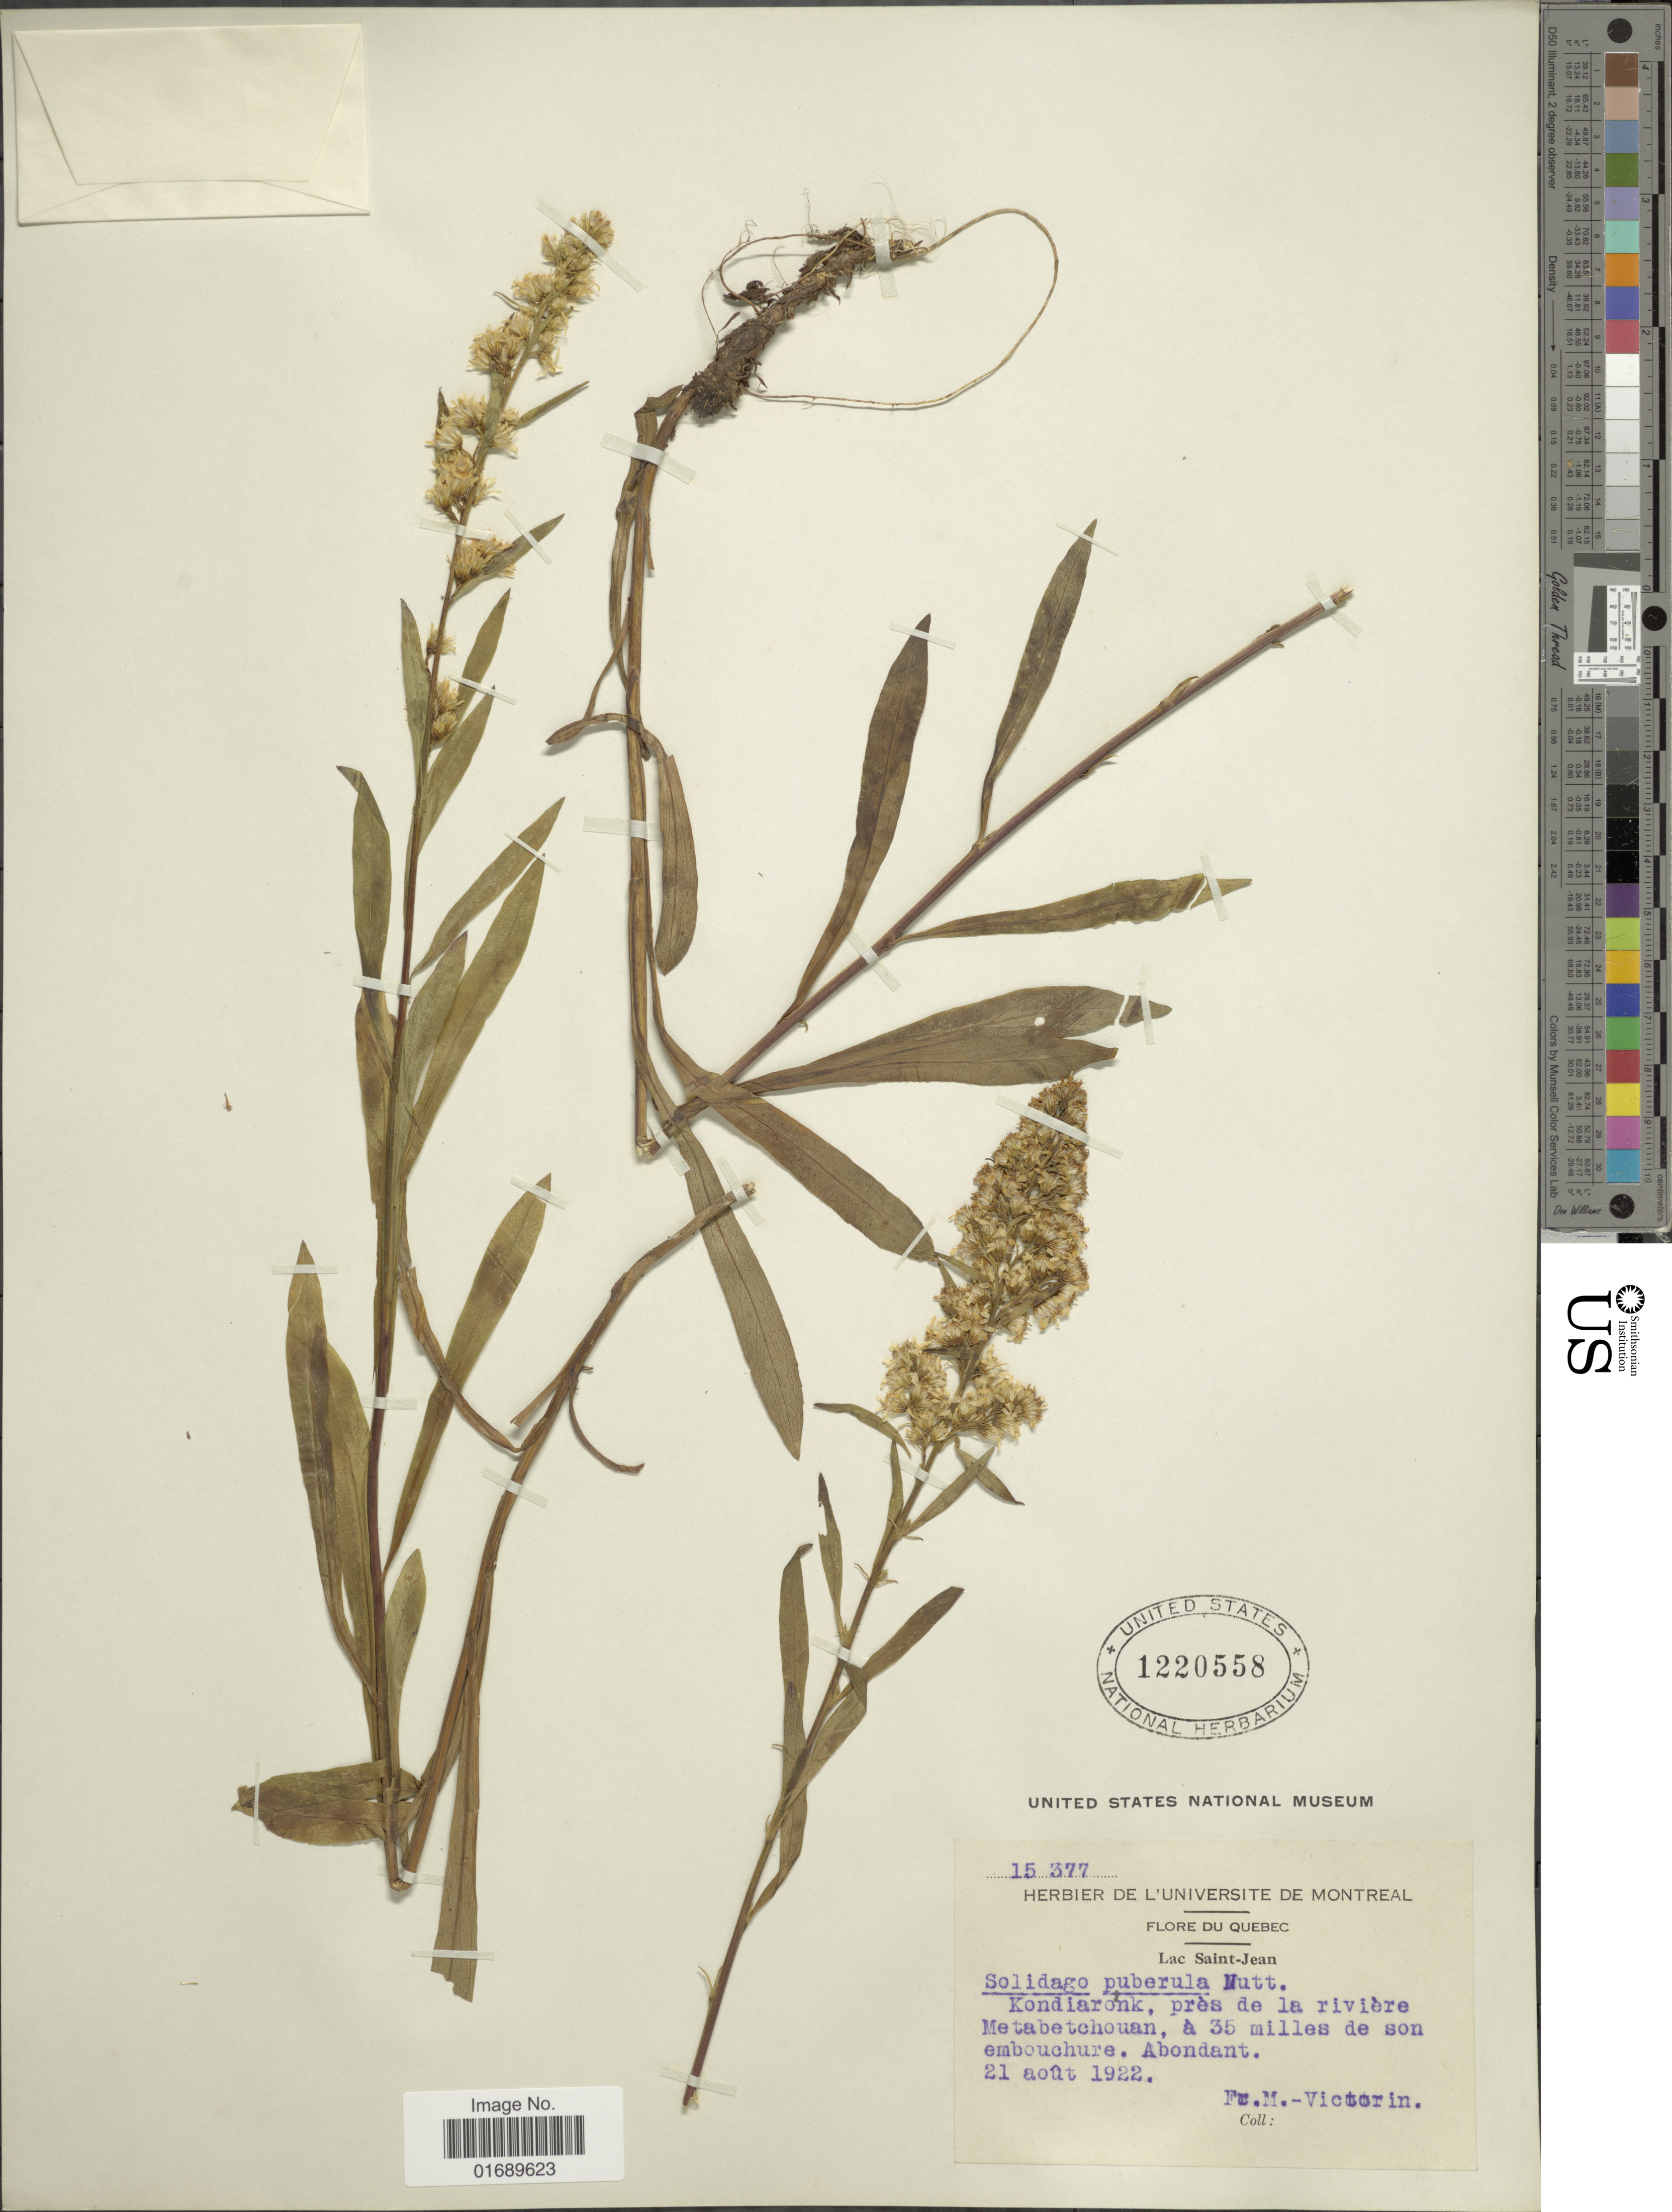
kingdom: Plantae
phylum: Tracheophyta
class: Magnoliopsida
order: Asterales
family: Asteraceae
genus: Solidago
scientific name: Solidago puberula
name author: Nutt.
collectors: F. Victorin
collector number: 15377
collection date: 1922-08-21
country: Canada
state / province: Quebec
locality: Lac Saint-Jean, Kondiaronk, près de la rivière Matebetchouan, à 35 miles de son embouchure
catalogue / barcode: US 1220558